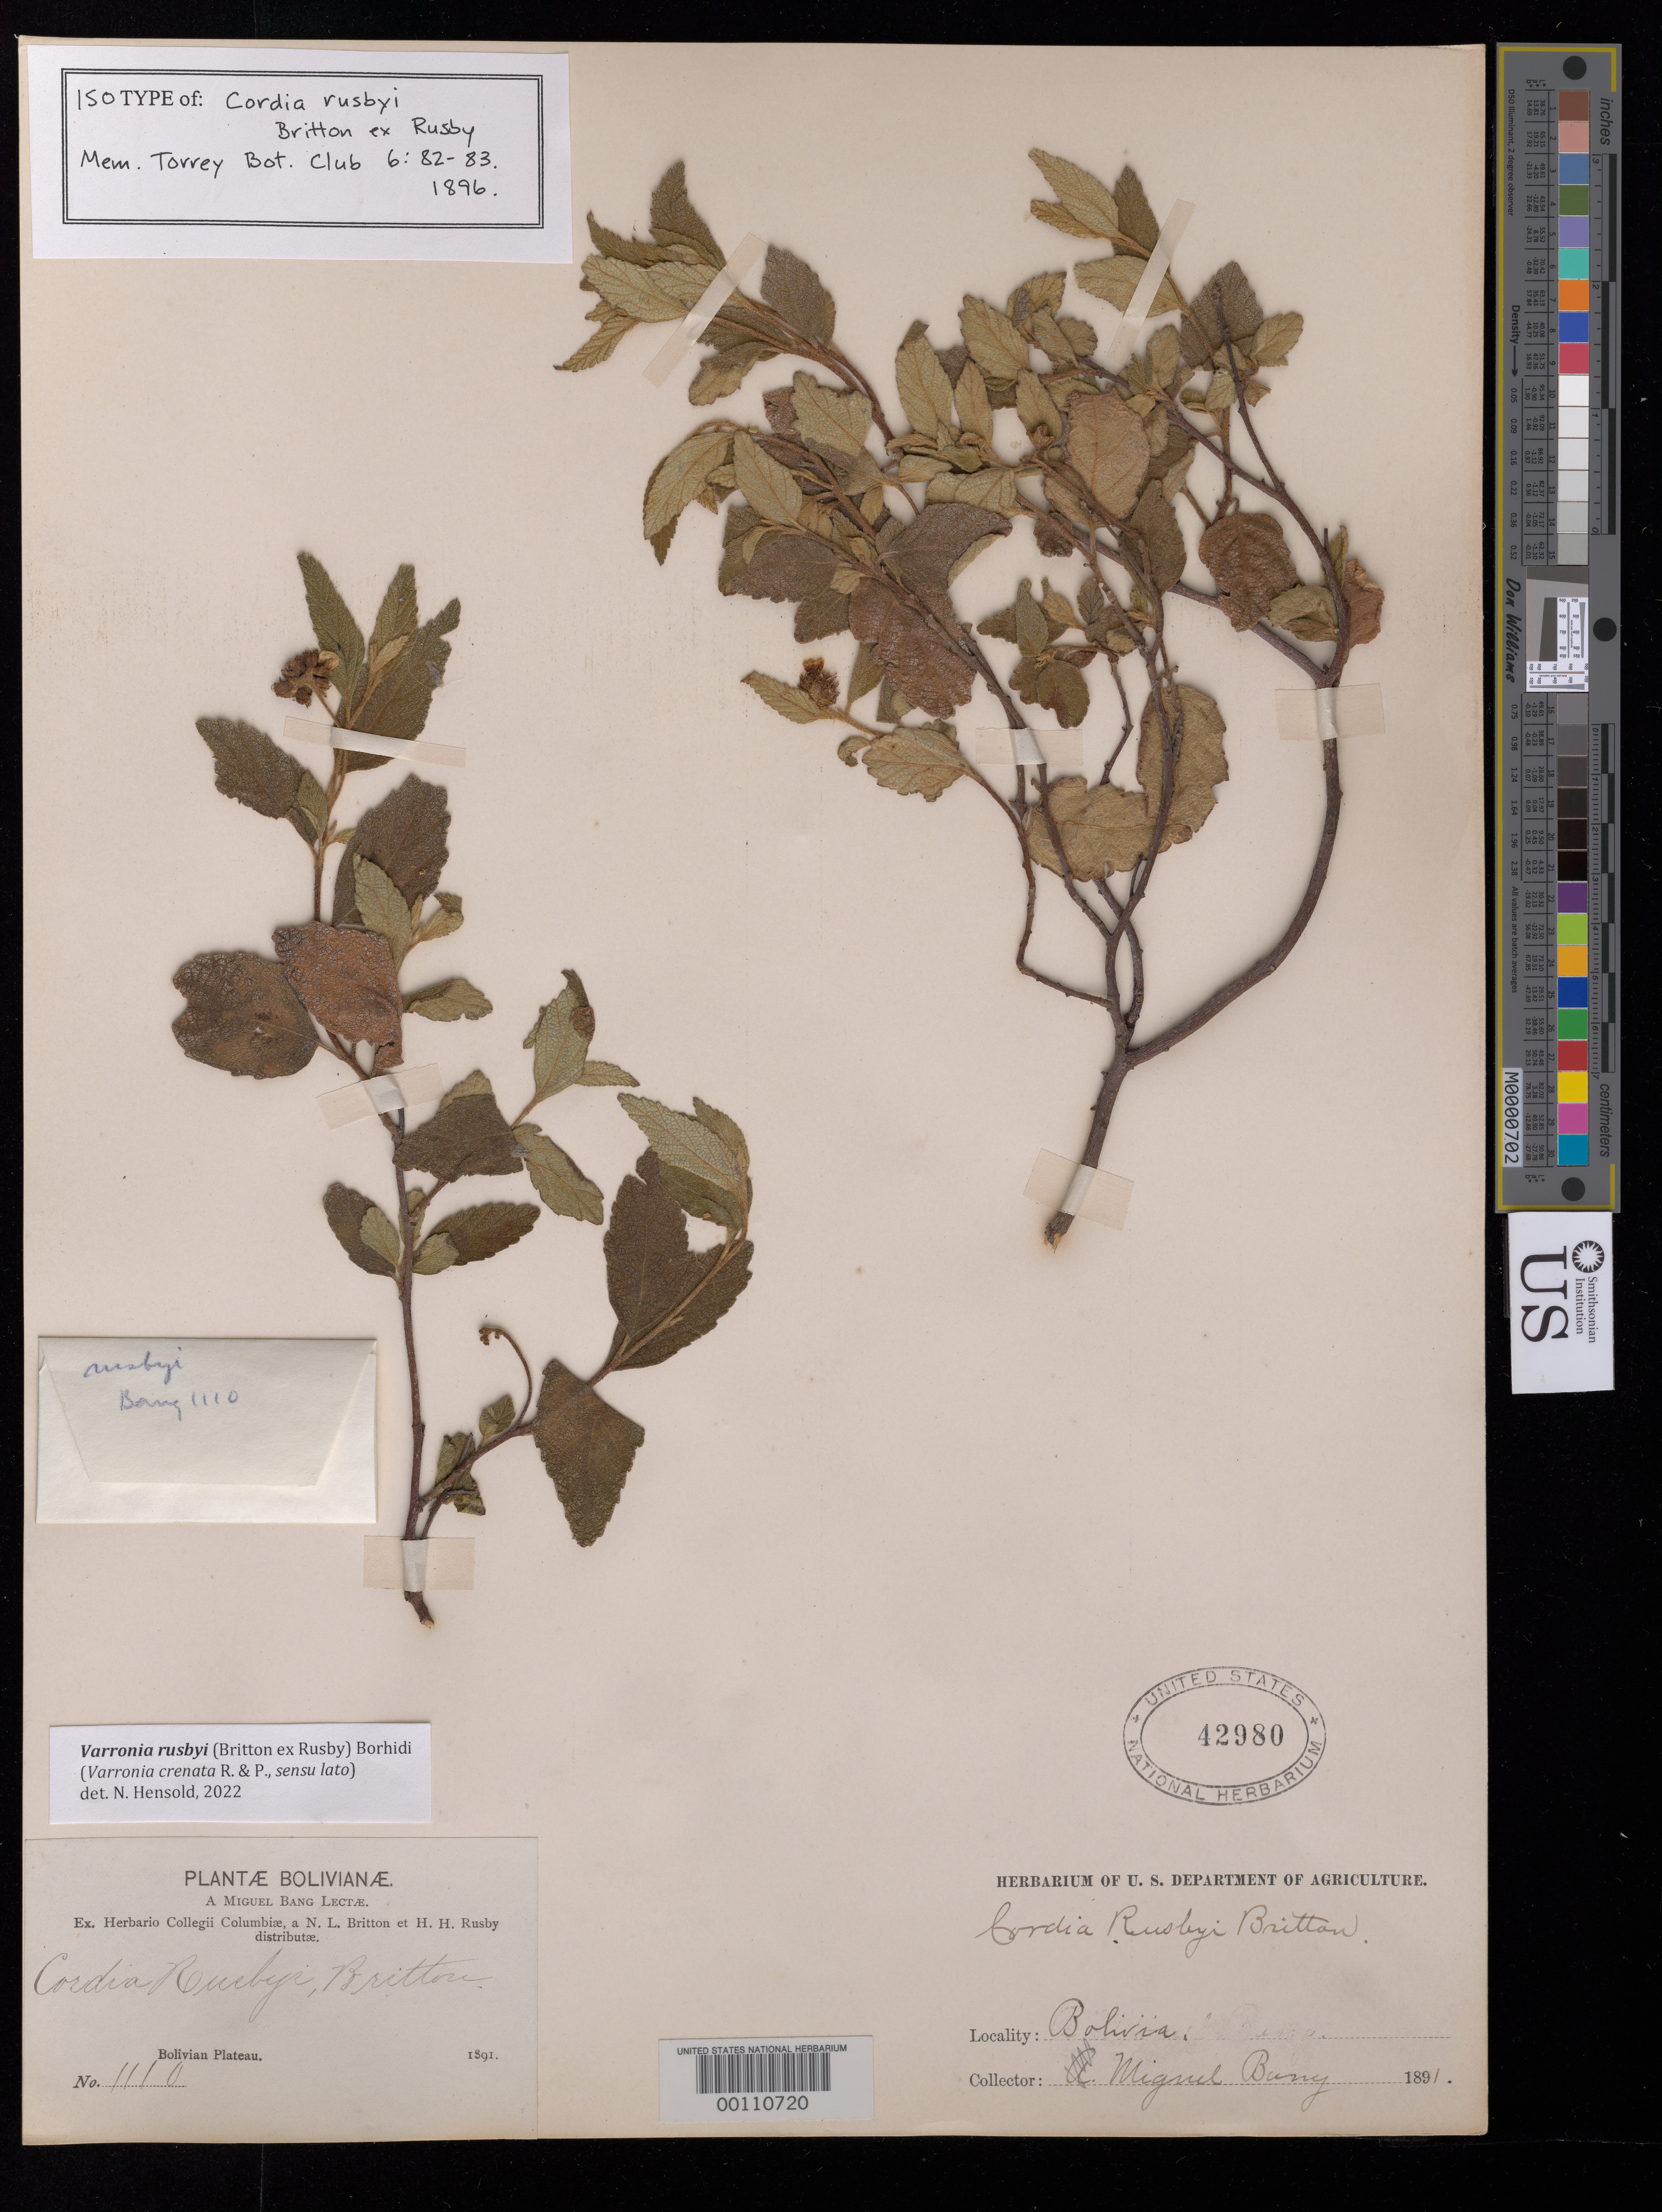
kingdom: Plantae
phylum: Tracheophyta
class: Magnoliopsida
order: Boraginales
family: Cordiaceae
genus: Cordia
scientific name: Cordia rusbyi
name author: Britton ex Rusby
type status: Type Collection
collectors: M. Bang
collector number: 1110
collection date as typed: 1891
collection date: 1891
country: Bolivia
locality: Bolivian Plateau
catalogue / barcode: US 42980